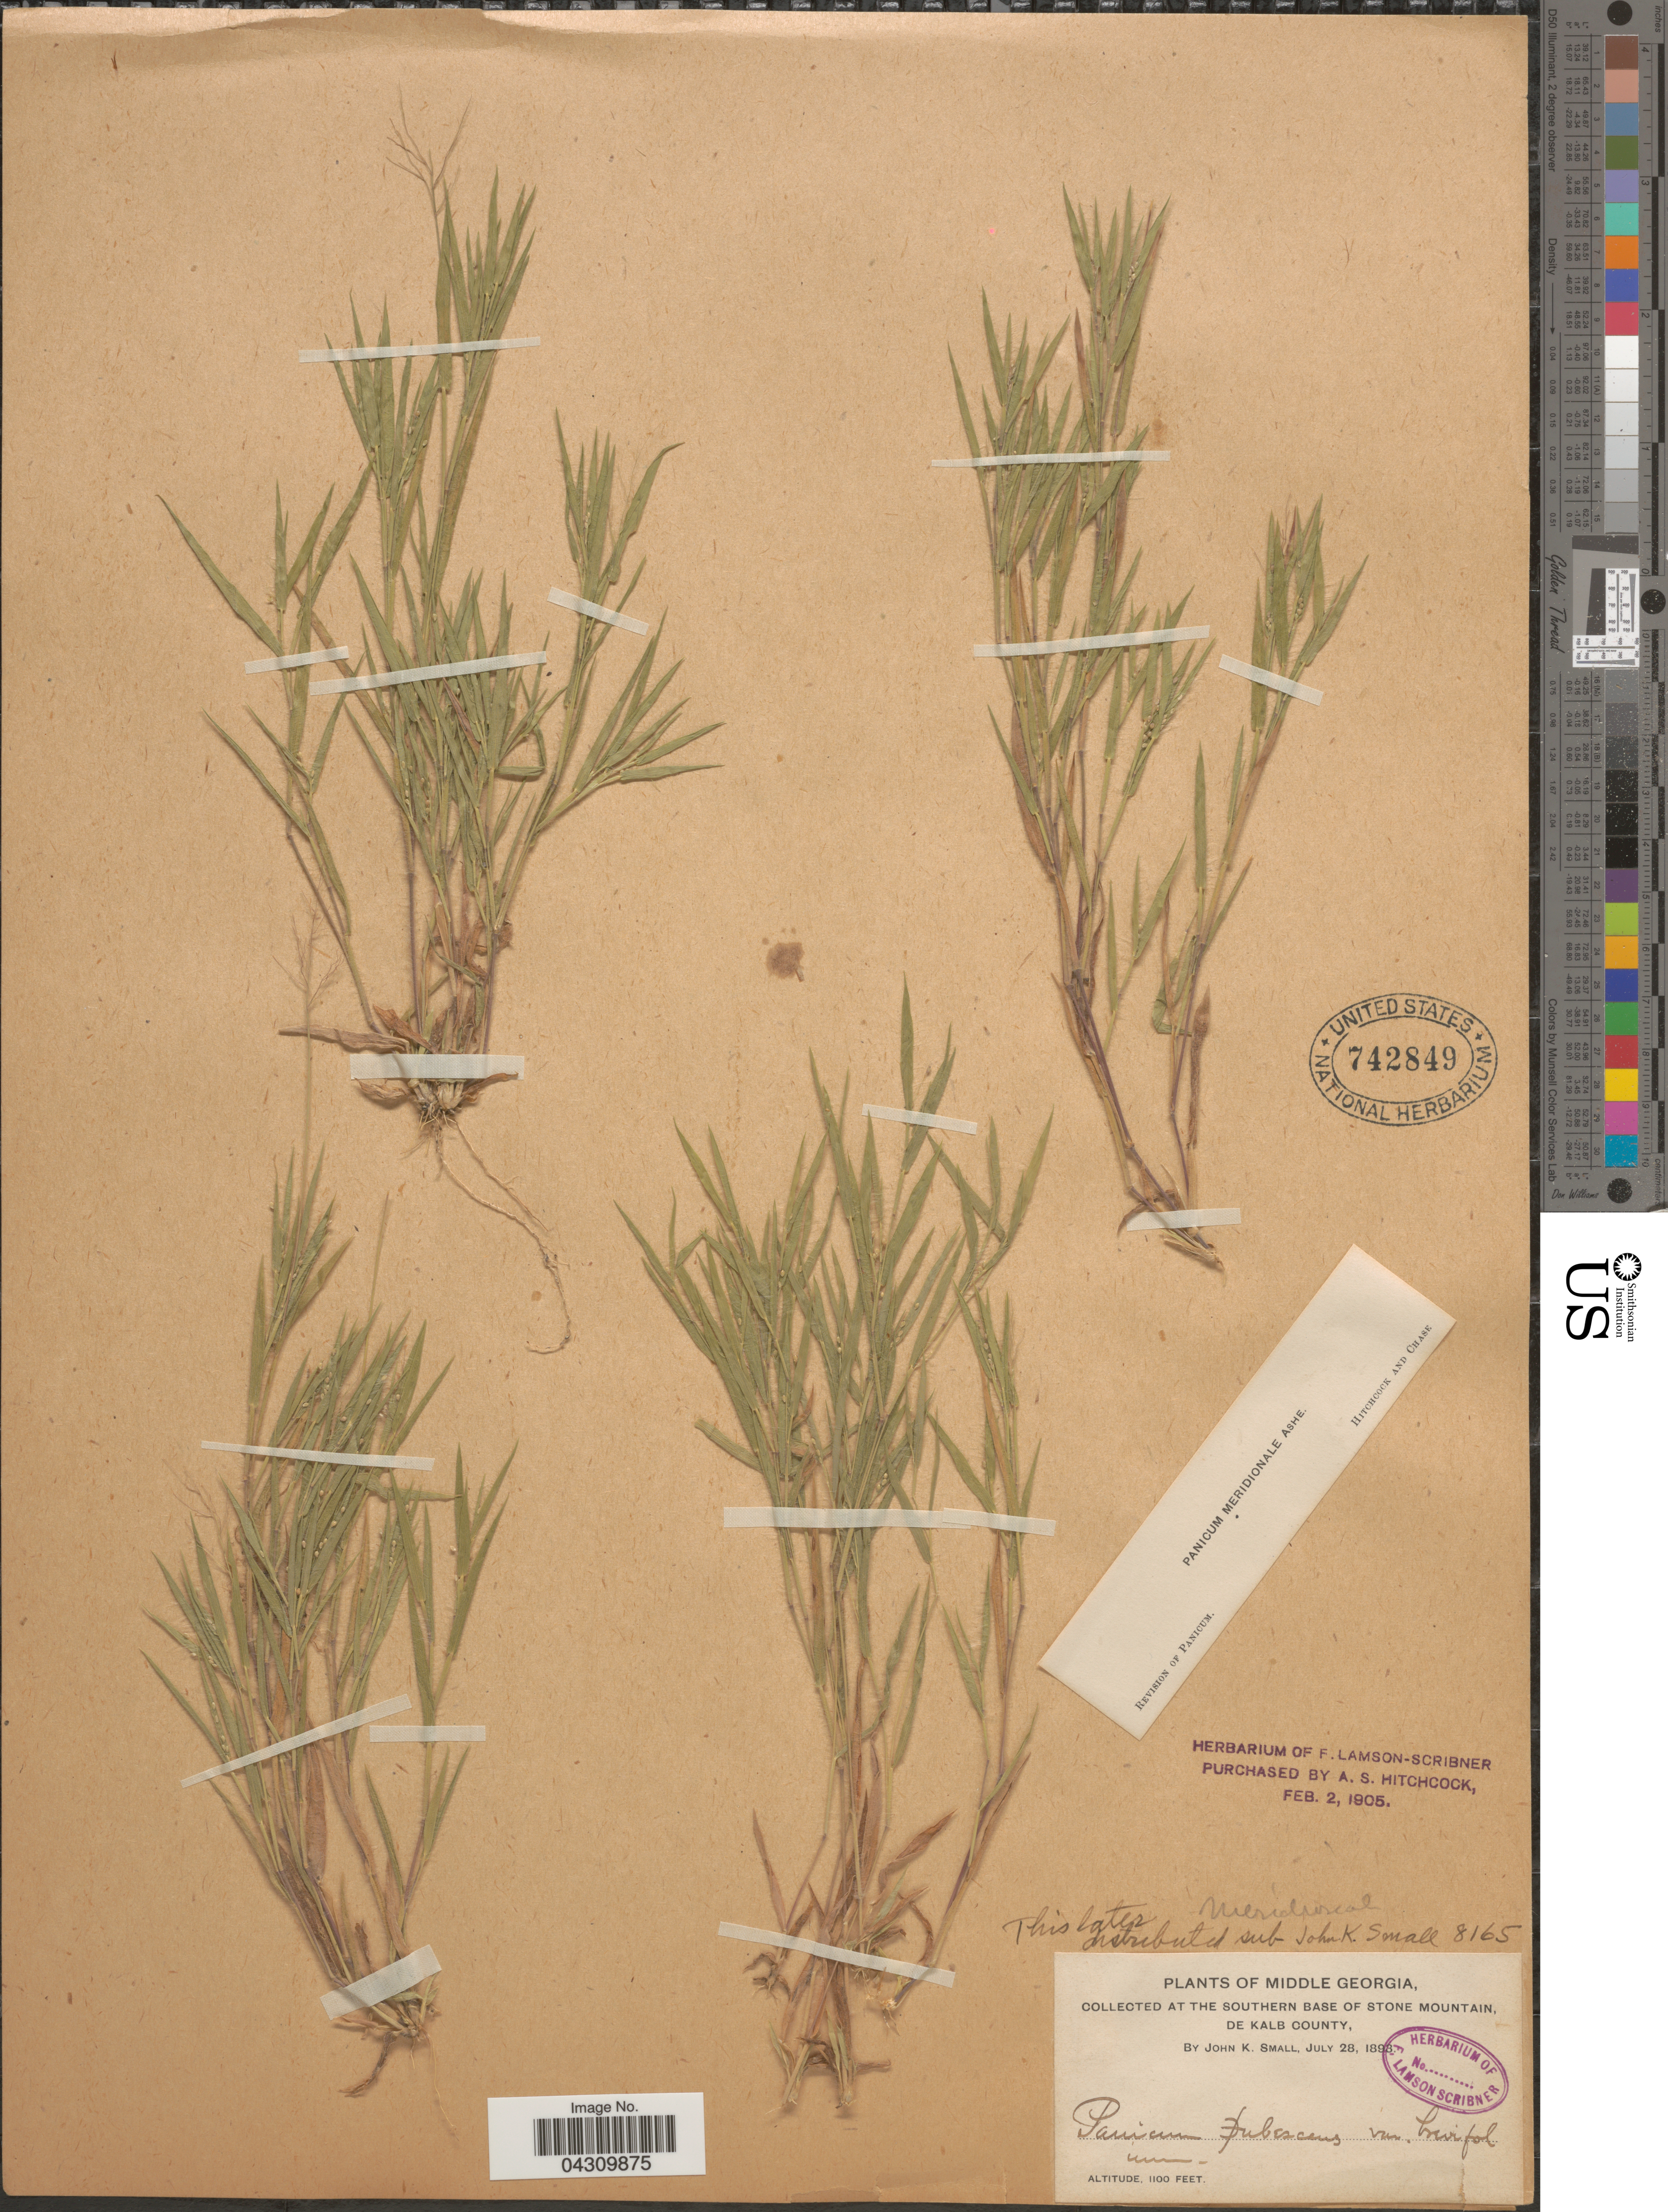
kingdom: Plantae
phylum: Tracheophyta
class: Liliopsida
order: Poales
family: Poaceae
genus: Dichanthelium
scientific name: Dichanthelium acuminatum var. acuminatum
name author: (Sw.) Gould & C.A. Clark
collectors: J. K. Small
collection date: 1893-07-28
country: United States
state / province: Georgia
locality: Middle Georgia. At the Southern Base of Stone Mountain, De Kalb County.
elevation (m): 335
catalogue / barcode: US 742849